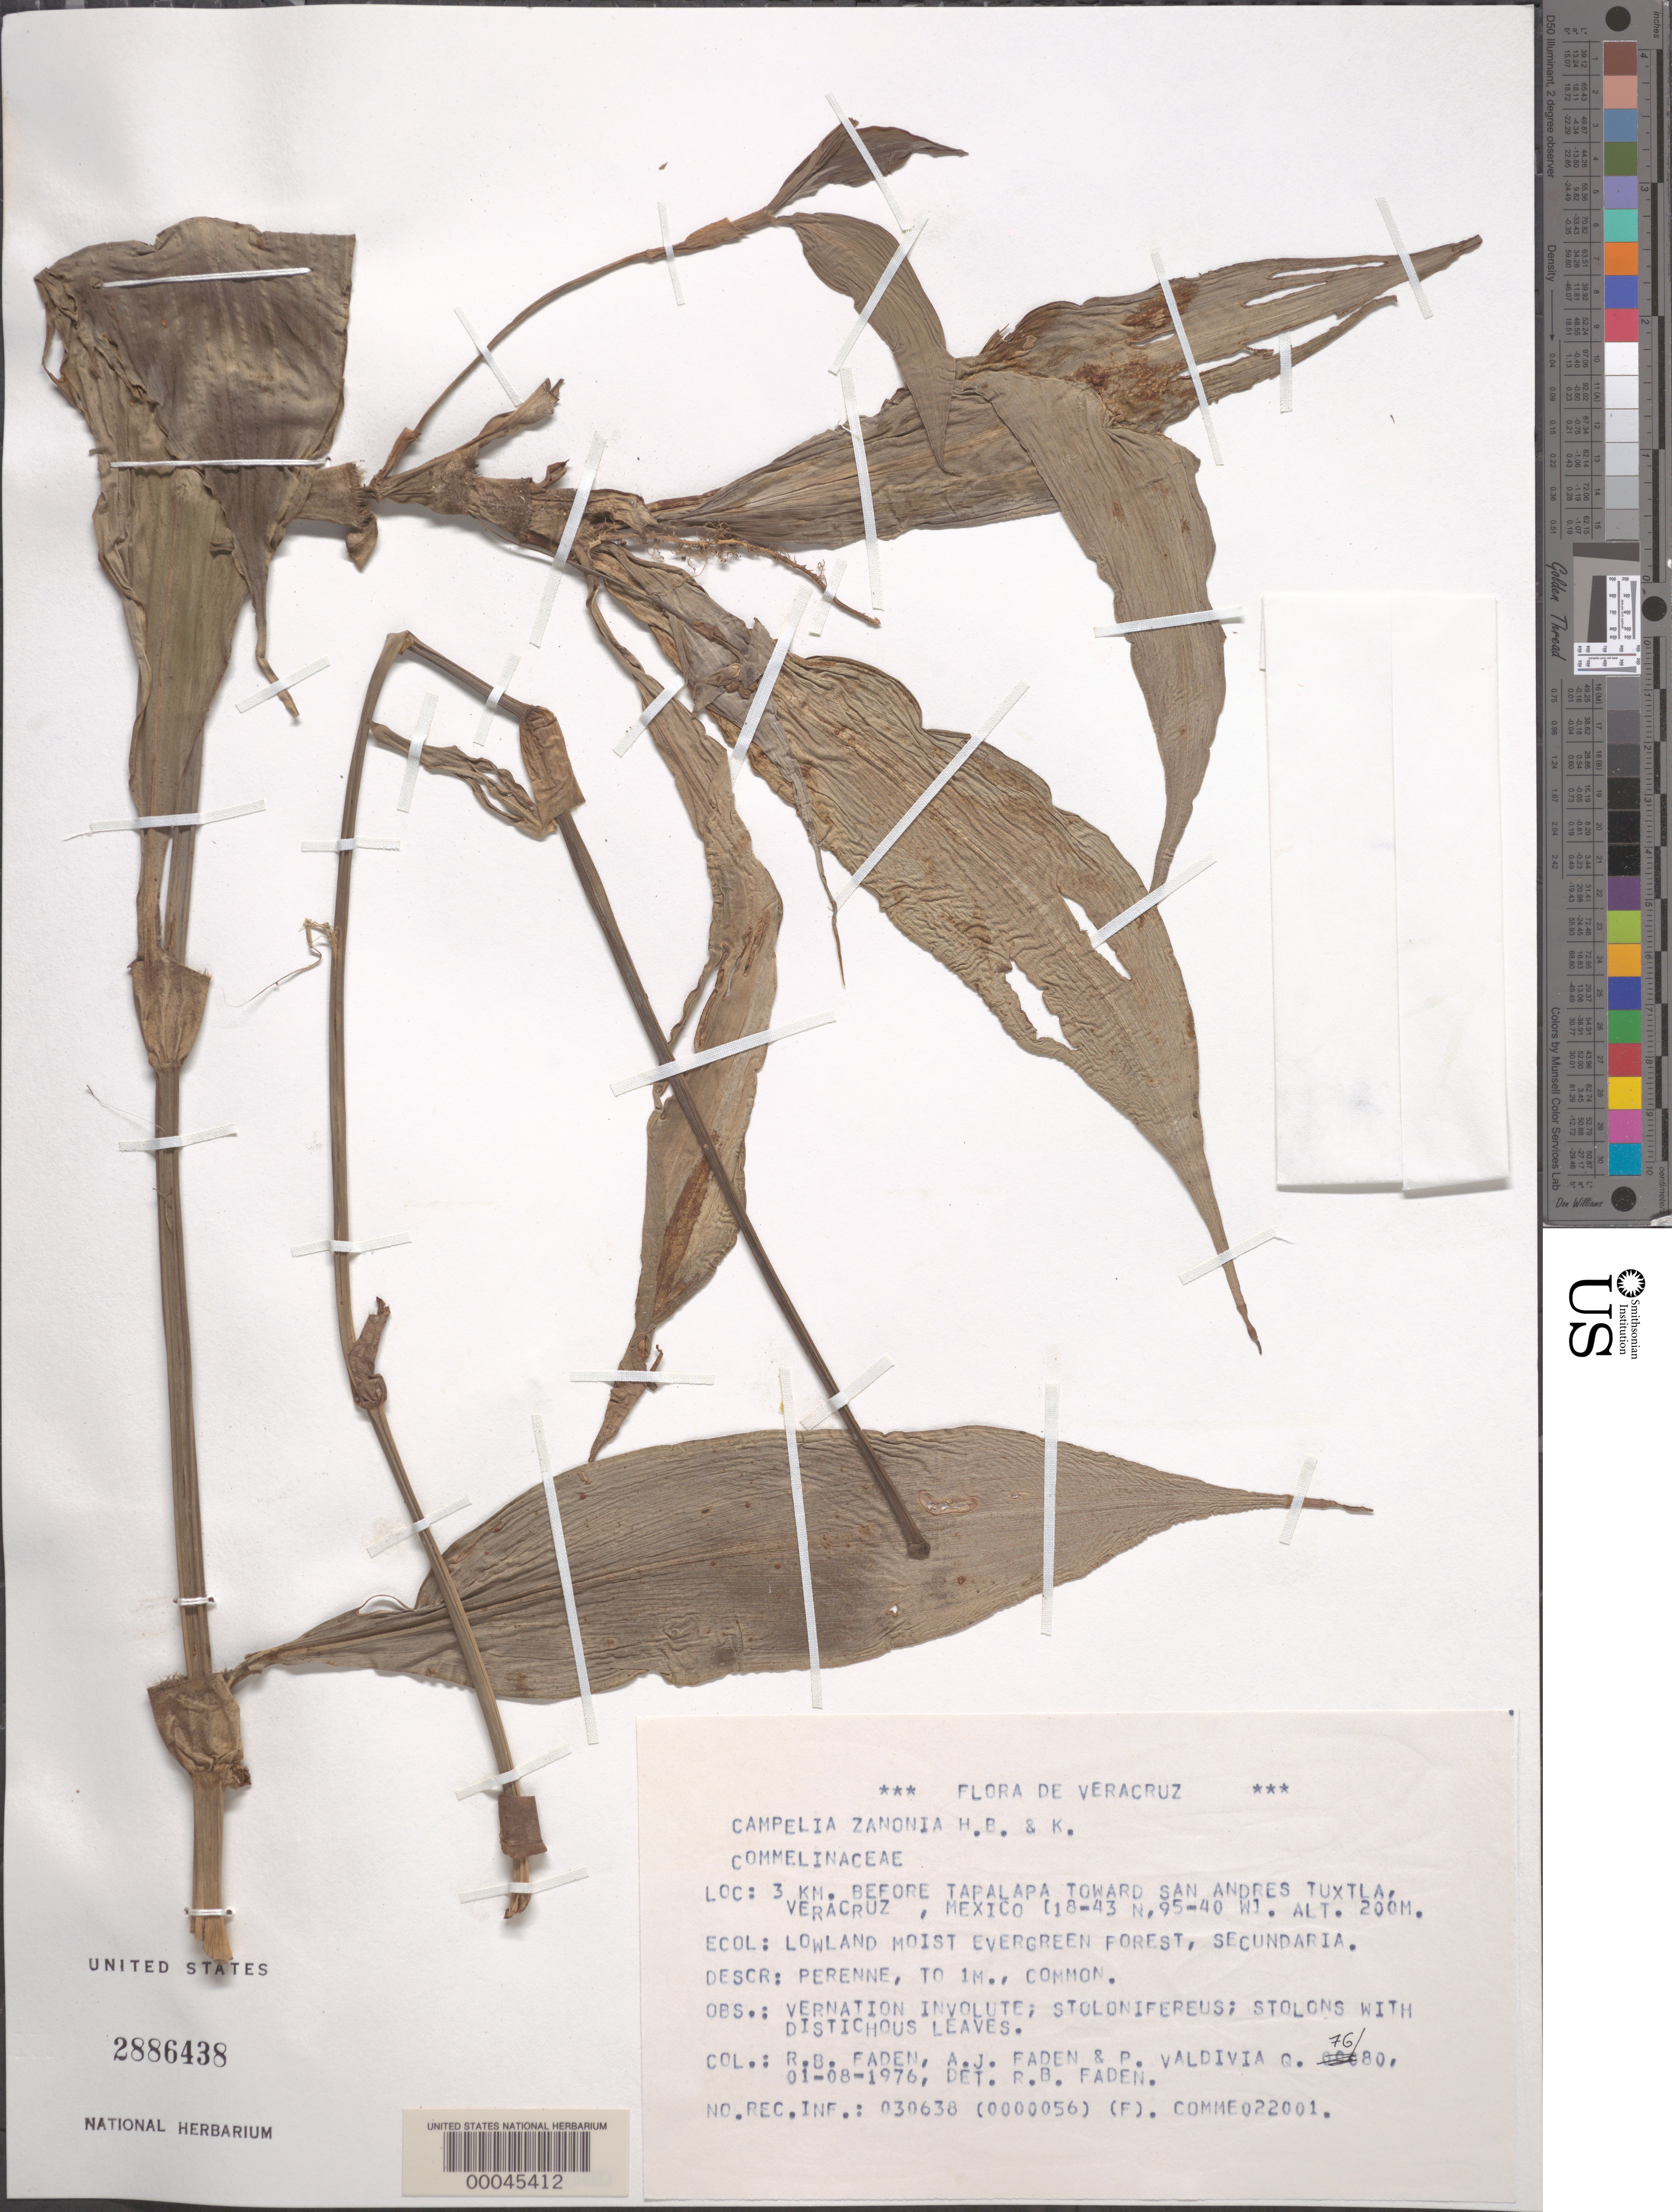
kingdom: Plantae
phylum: Tracheophyta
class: Liliopsida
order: Commelinales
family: Commelinaceae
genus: Tradescantia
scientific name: Tradescantia zanonia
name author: (L.) Sw.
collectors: R. B. Faden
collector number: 76/80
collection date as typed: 01 Aug 1976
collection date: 1976-08-01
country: Mexico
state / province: Veracruz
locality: Near tapalapa, towards San Andres Tuxtla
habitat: Moist lowland evergreen forest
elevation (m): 200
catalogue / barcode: US 2886438